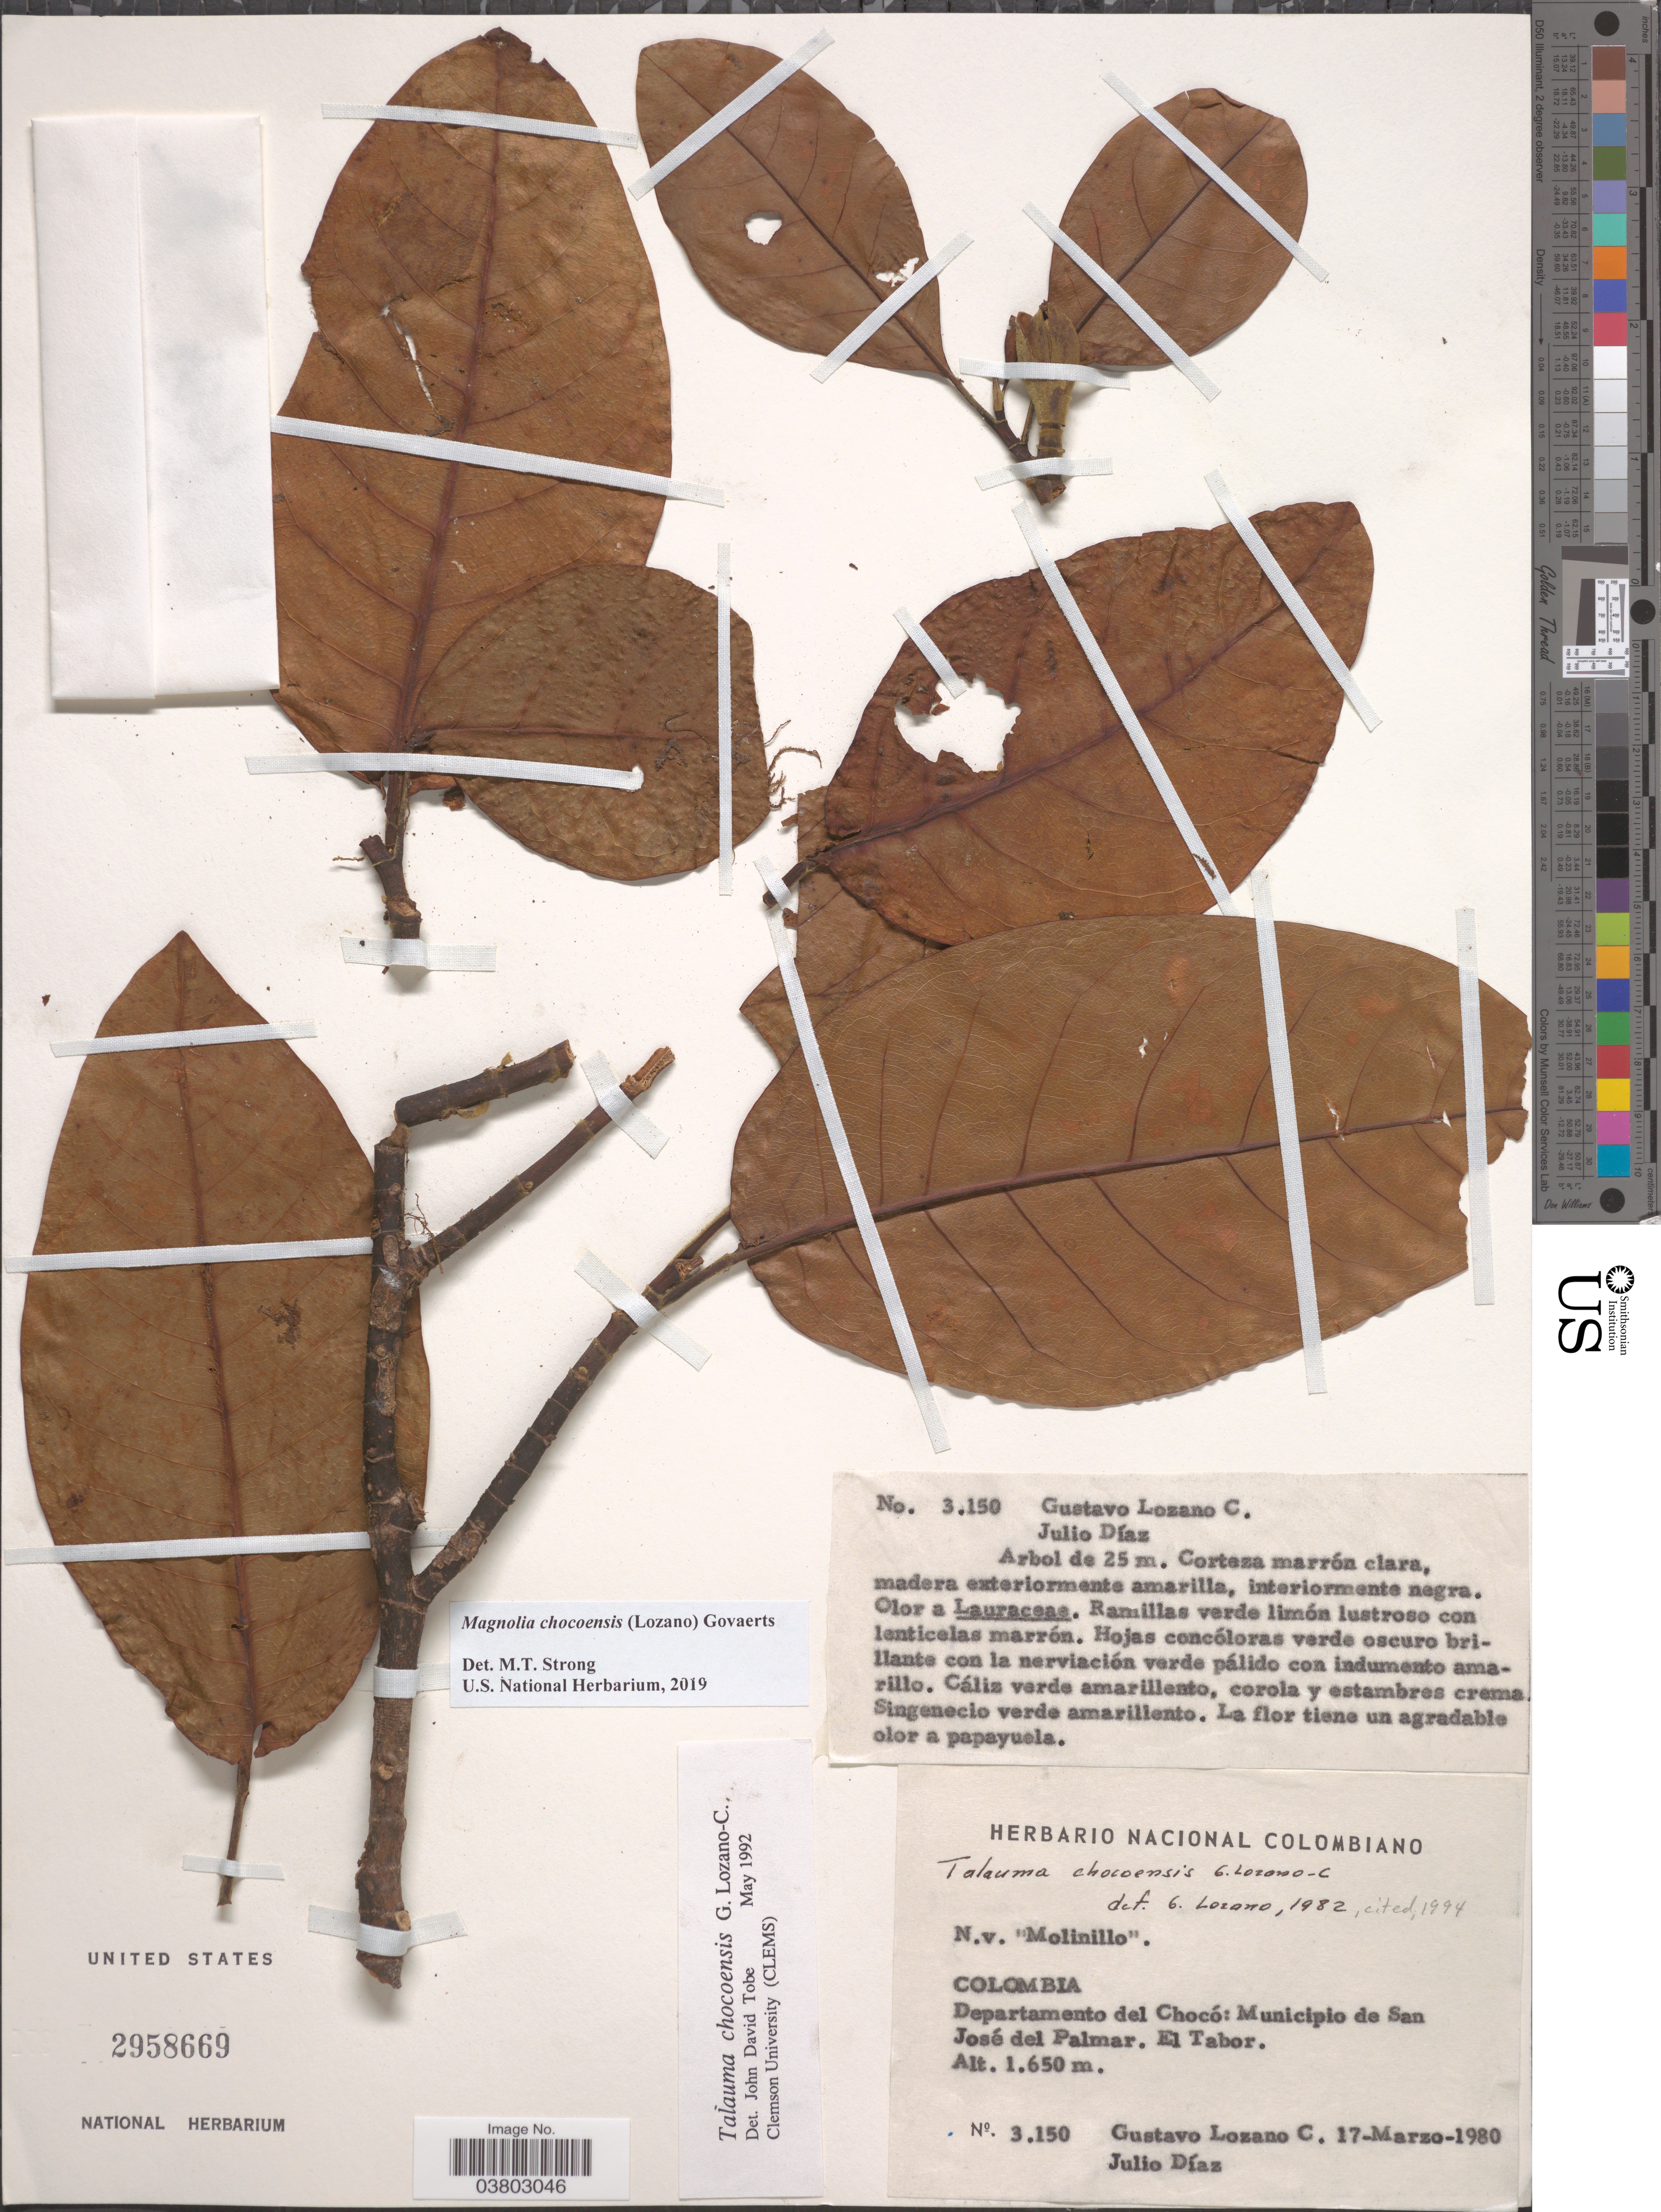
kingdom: Plantae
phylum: Tracheophyta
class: Magnoliopsida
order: Magnoliales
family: Magnoliaceae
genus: Magnolia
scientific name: Magnolia chocoensis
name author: (Lozano) Govaerts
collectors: G. Lozano-Contreras & J. Diaz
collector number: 3150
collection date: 1980-03-17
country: Colombia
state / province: Chocó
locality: Departamento del Chocó: Municipio de San José del Palmar. El Tabor.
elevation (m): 1650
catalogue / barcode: US 2958669